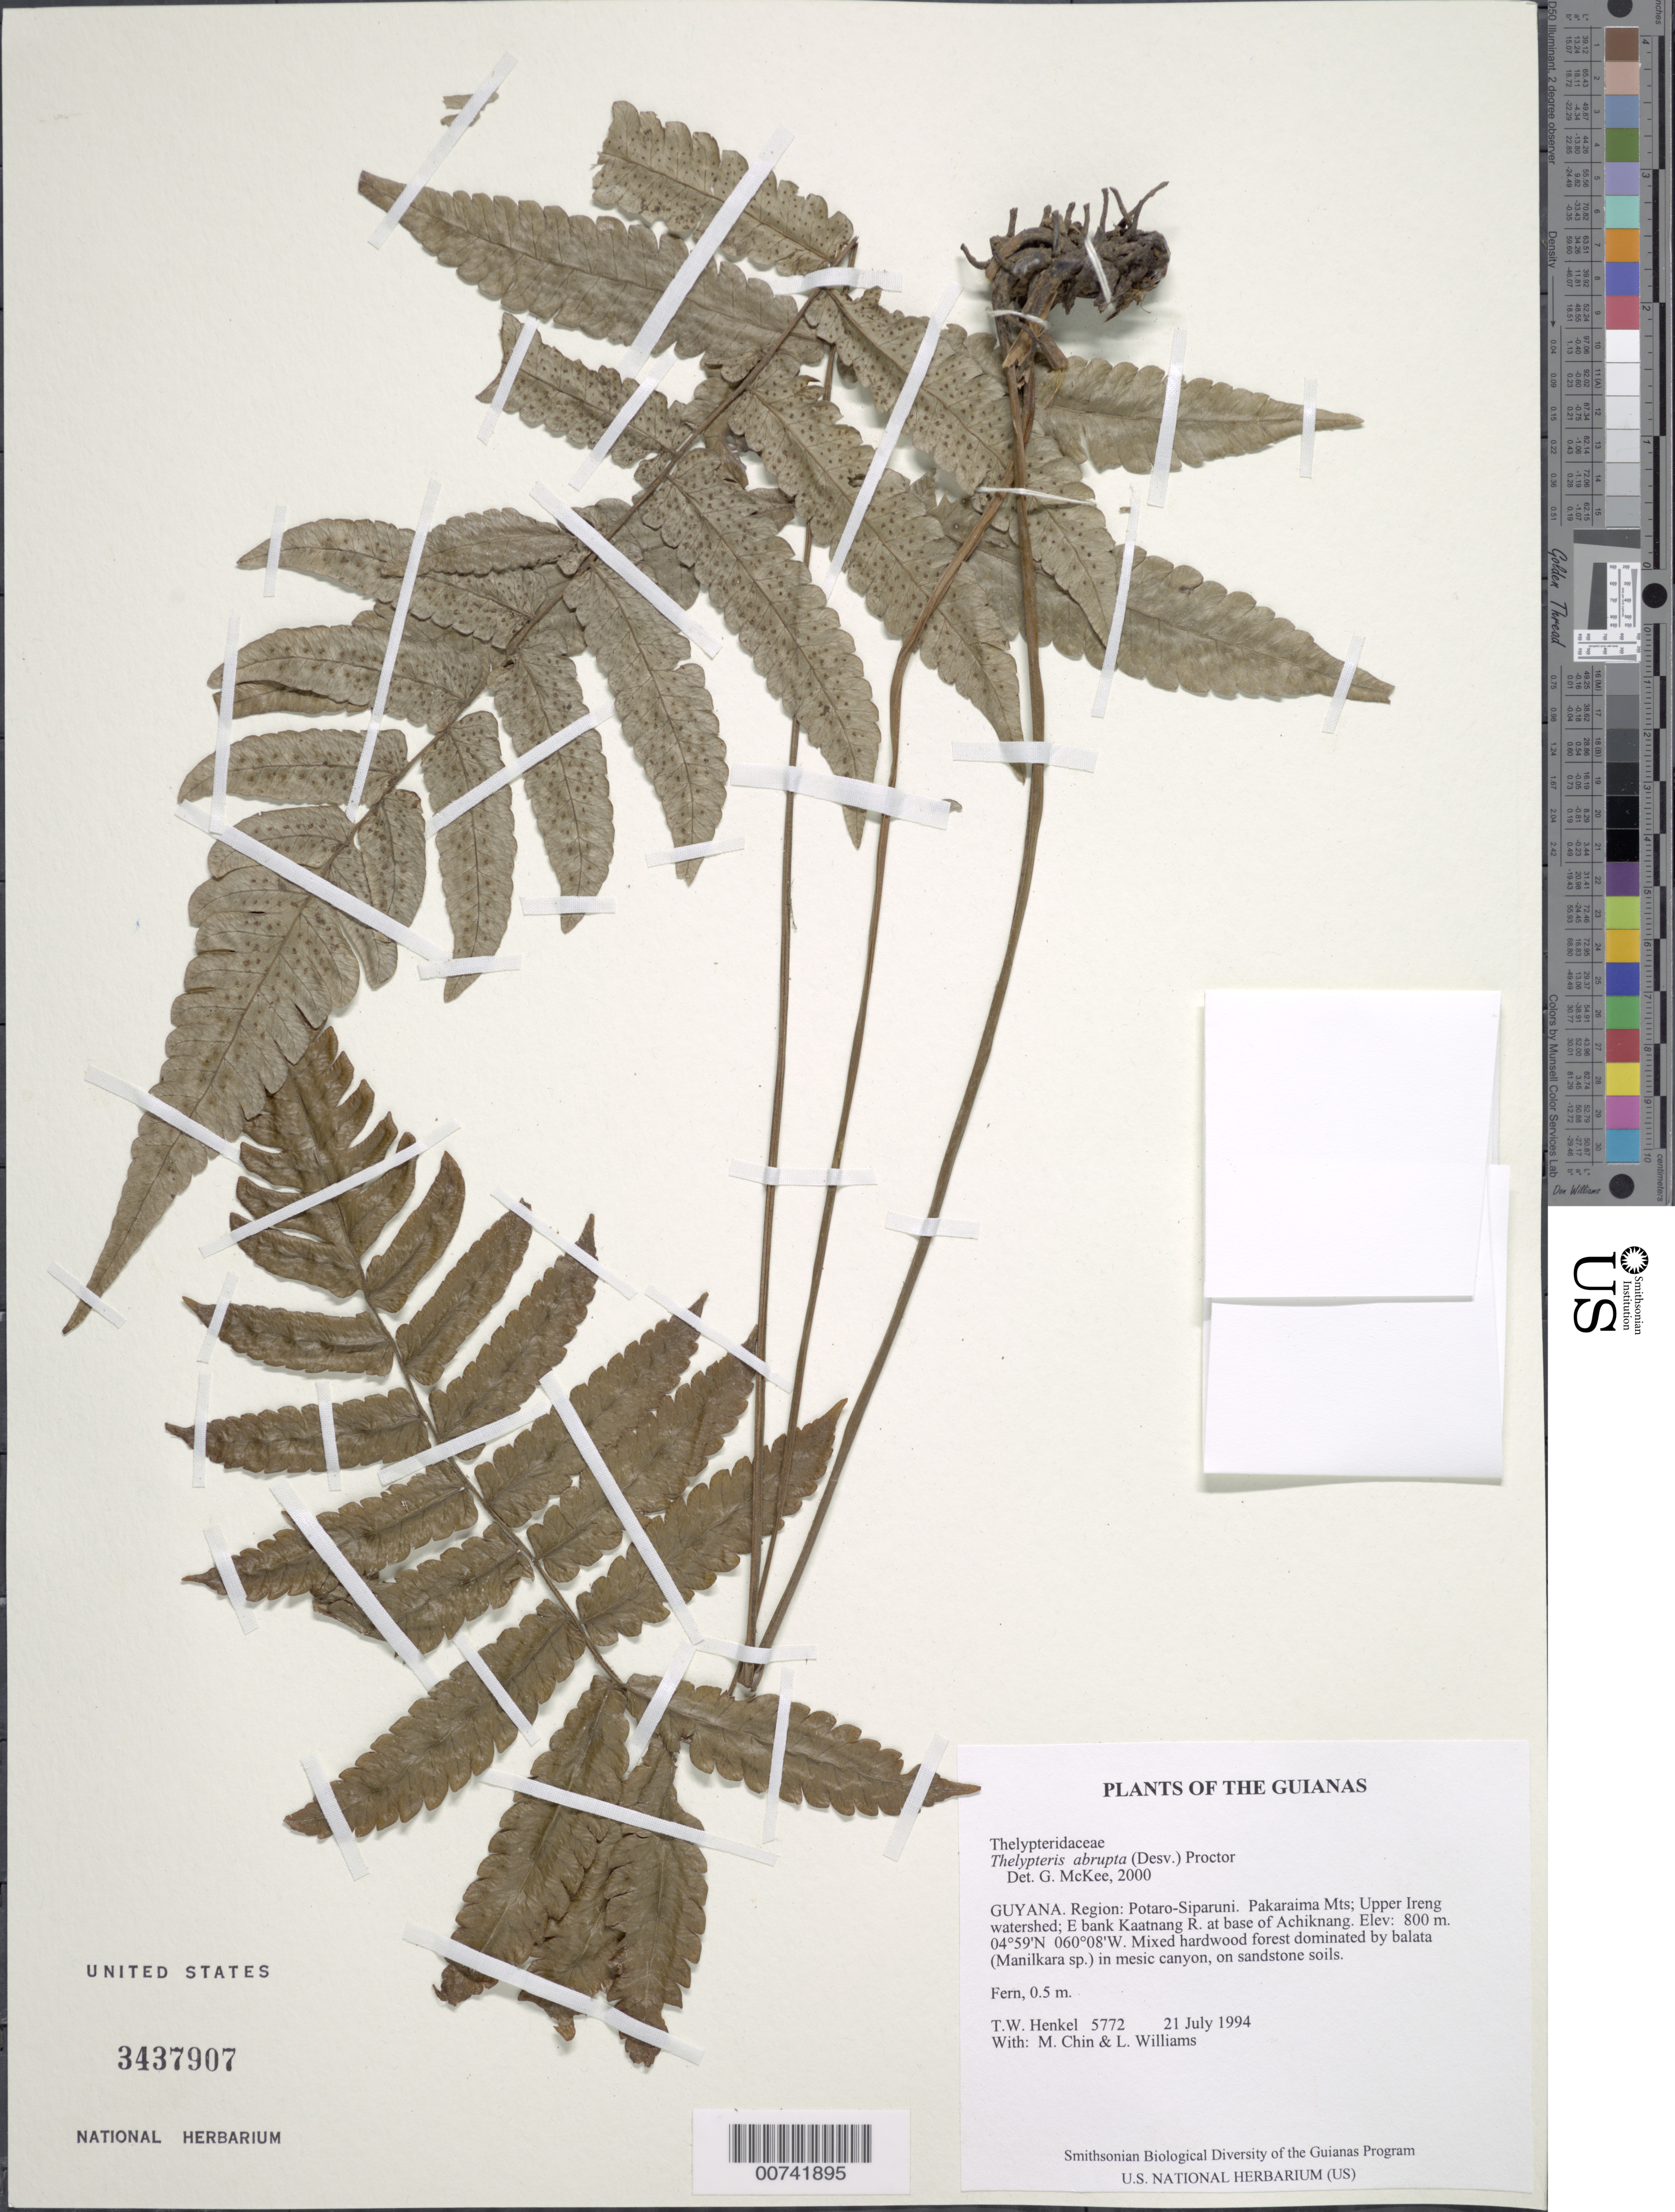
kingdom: Plantae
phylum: Tracheophyta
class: Polypodiopsida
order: Polypodiales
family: Thelypteridaceae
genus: Goniopteris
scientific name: Goniopteris abrupta (Desv.) comb. nov., ined 2015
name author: (Desv.)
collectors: T. Henkel, M. Chin & L. Williams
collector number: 5772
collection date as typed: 21 July 1994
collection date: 1994-07-21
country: Guyana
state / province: Potaro-Siparuni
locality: Pakaraima Mts; Upper Ireng watershed; E bank Kaatnang R. at base of Achiknang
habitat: Mixed hardwood forest dominated by balata (Manilkara sp.) in mesic canyon, on sandstone soils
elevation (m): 800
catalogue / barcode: US 3437907